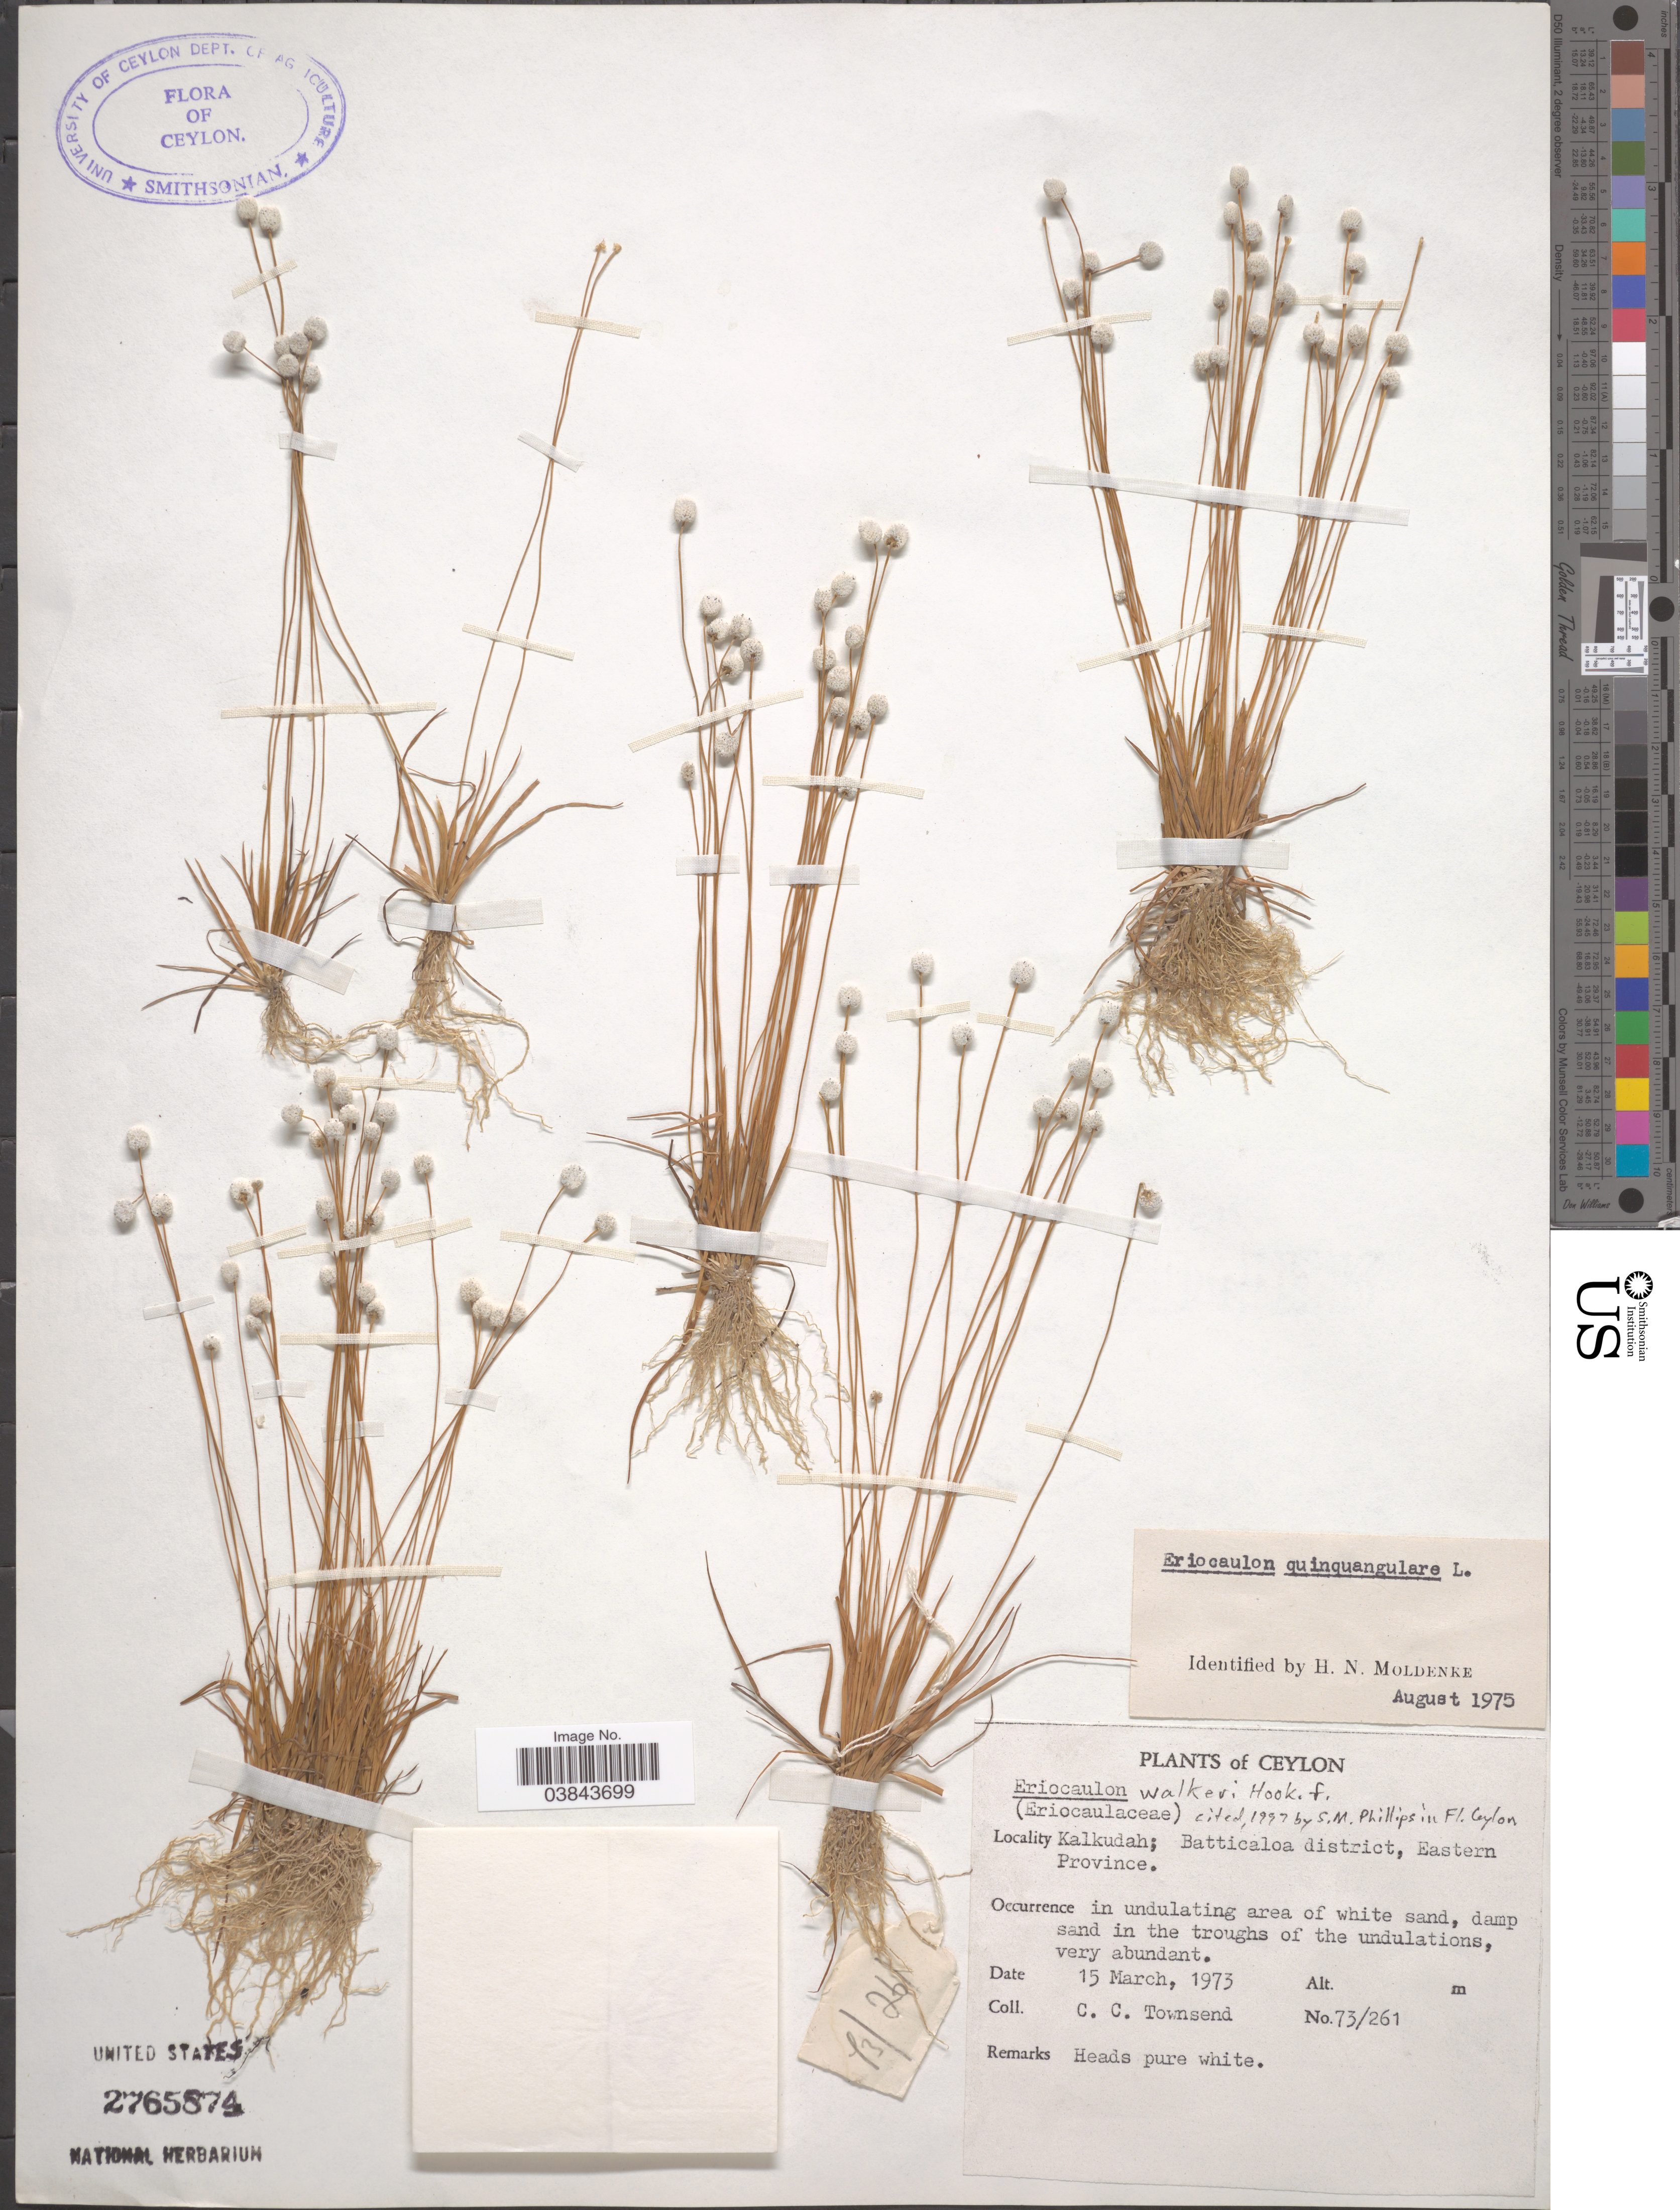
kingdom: Plantae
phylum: Tracheophyta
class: Liliopsida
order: Poales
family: Eriocaulaceae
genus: Eriocaulon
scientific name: Eriocaulon walkeri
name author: Hook. f.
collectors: C. C. Townsend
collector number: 73/261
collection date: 1973-03-15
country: Sri Lanka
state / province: Eastern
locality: Ceylon. Kalkudah; Batticaloa district, Eastern Province.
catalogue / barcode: US 2765874